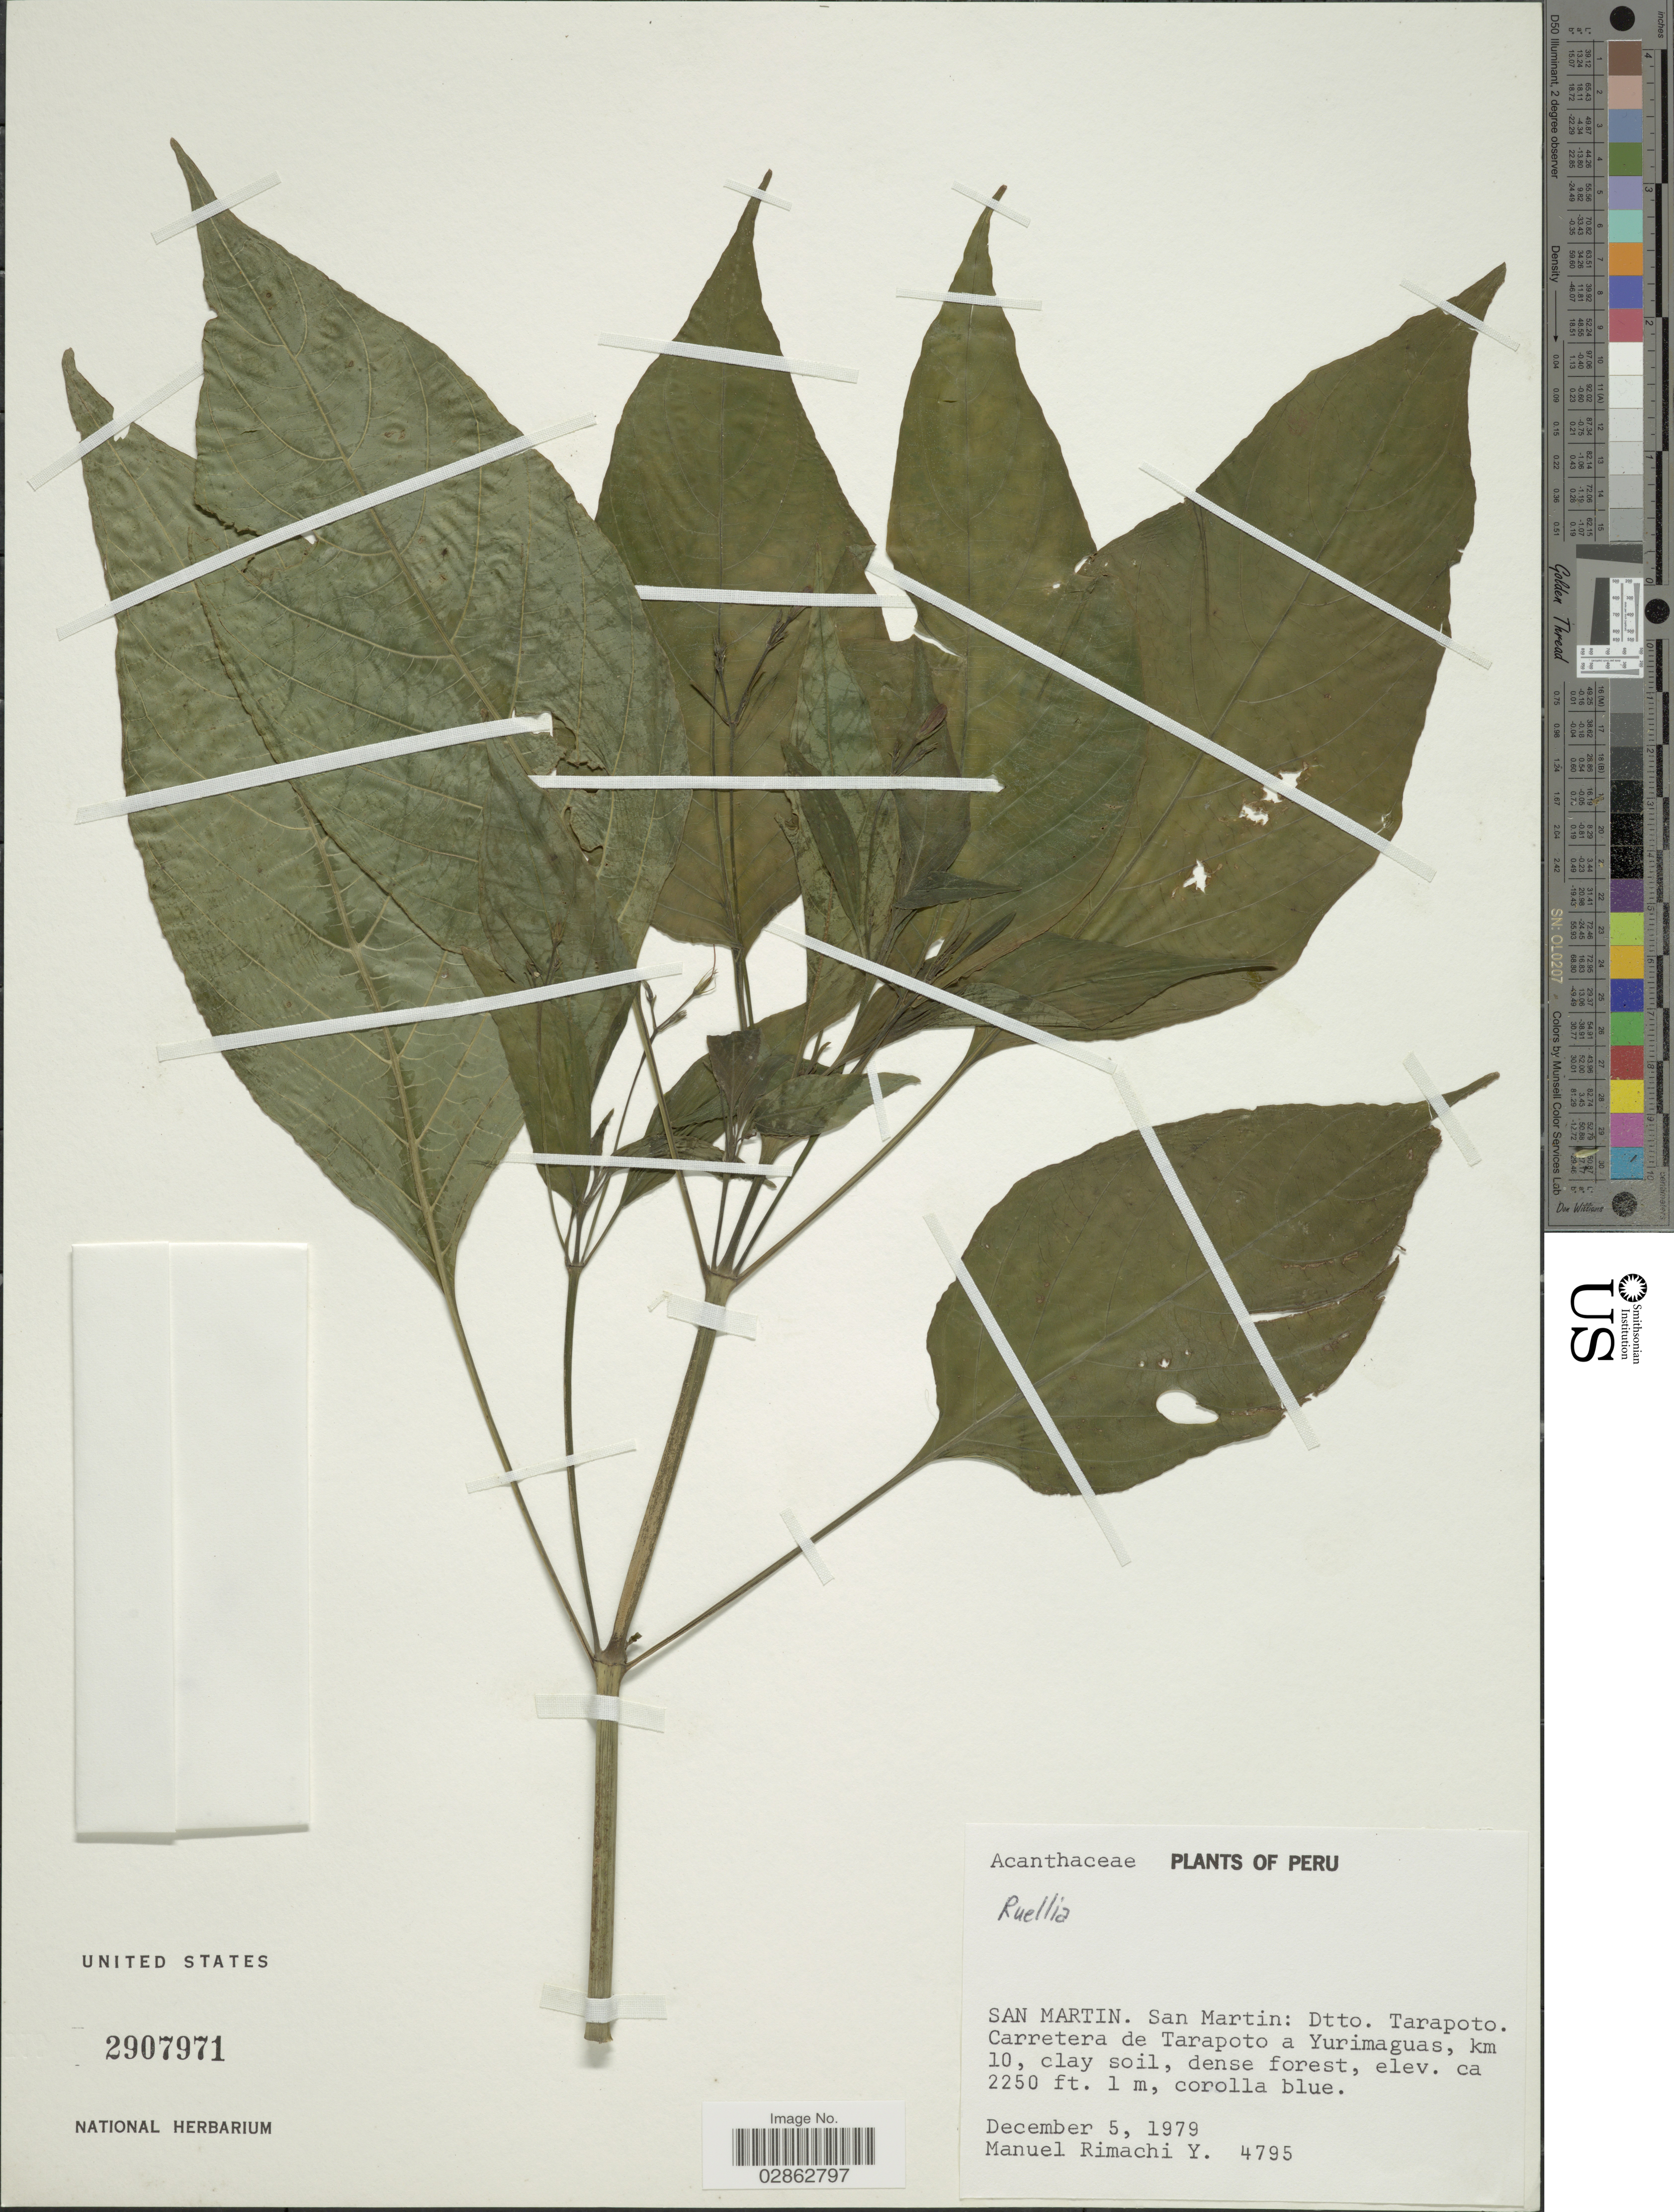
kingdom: Plantae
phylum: Tracheophyta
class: Magnoliopsida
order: Lamiales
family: Acanthaceae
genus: Ruellia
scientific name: Ruellia sp.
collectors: M. Rimachi Y.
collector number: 4795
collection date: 1979-12-05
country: Peru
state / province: San Martín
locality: Dtto. Tarapoto. Carretera de Tarapoto a Yurimaguas, km 10.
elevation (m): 686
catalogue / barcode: US 2907971